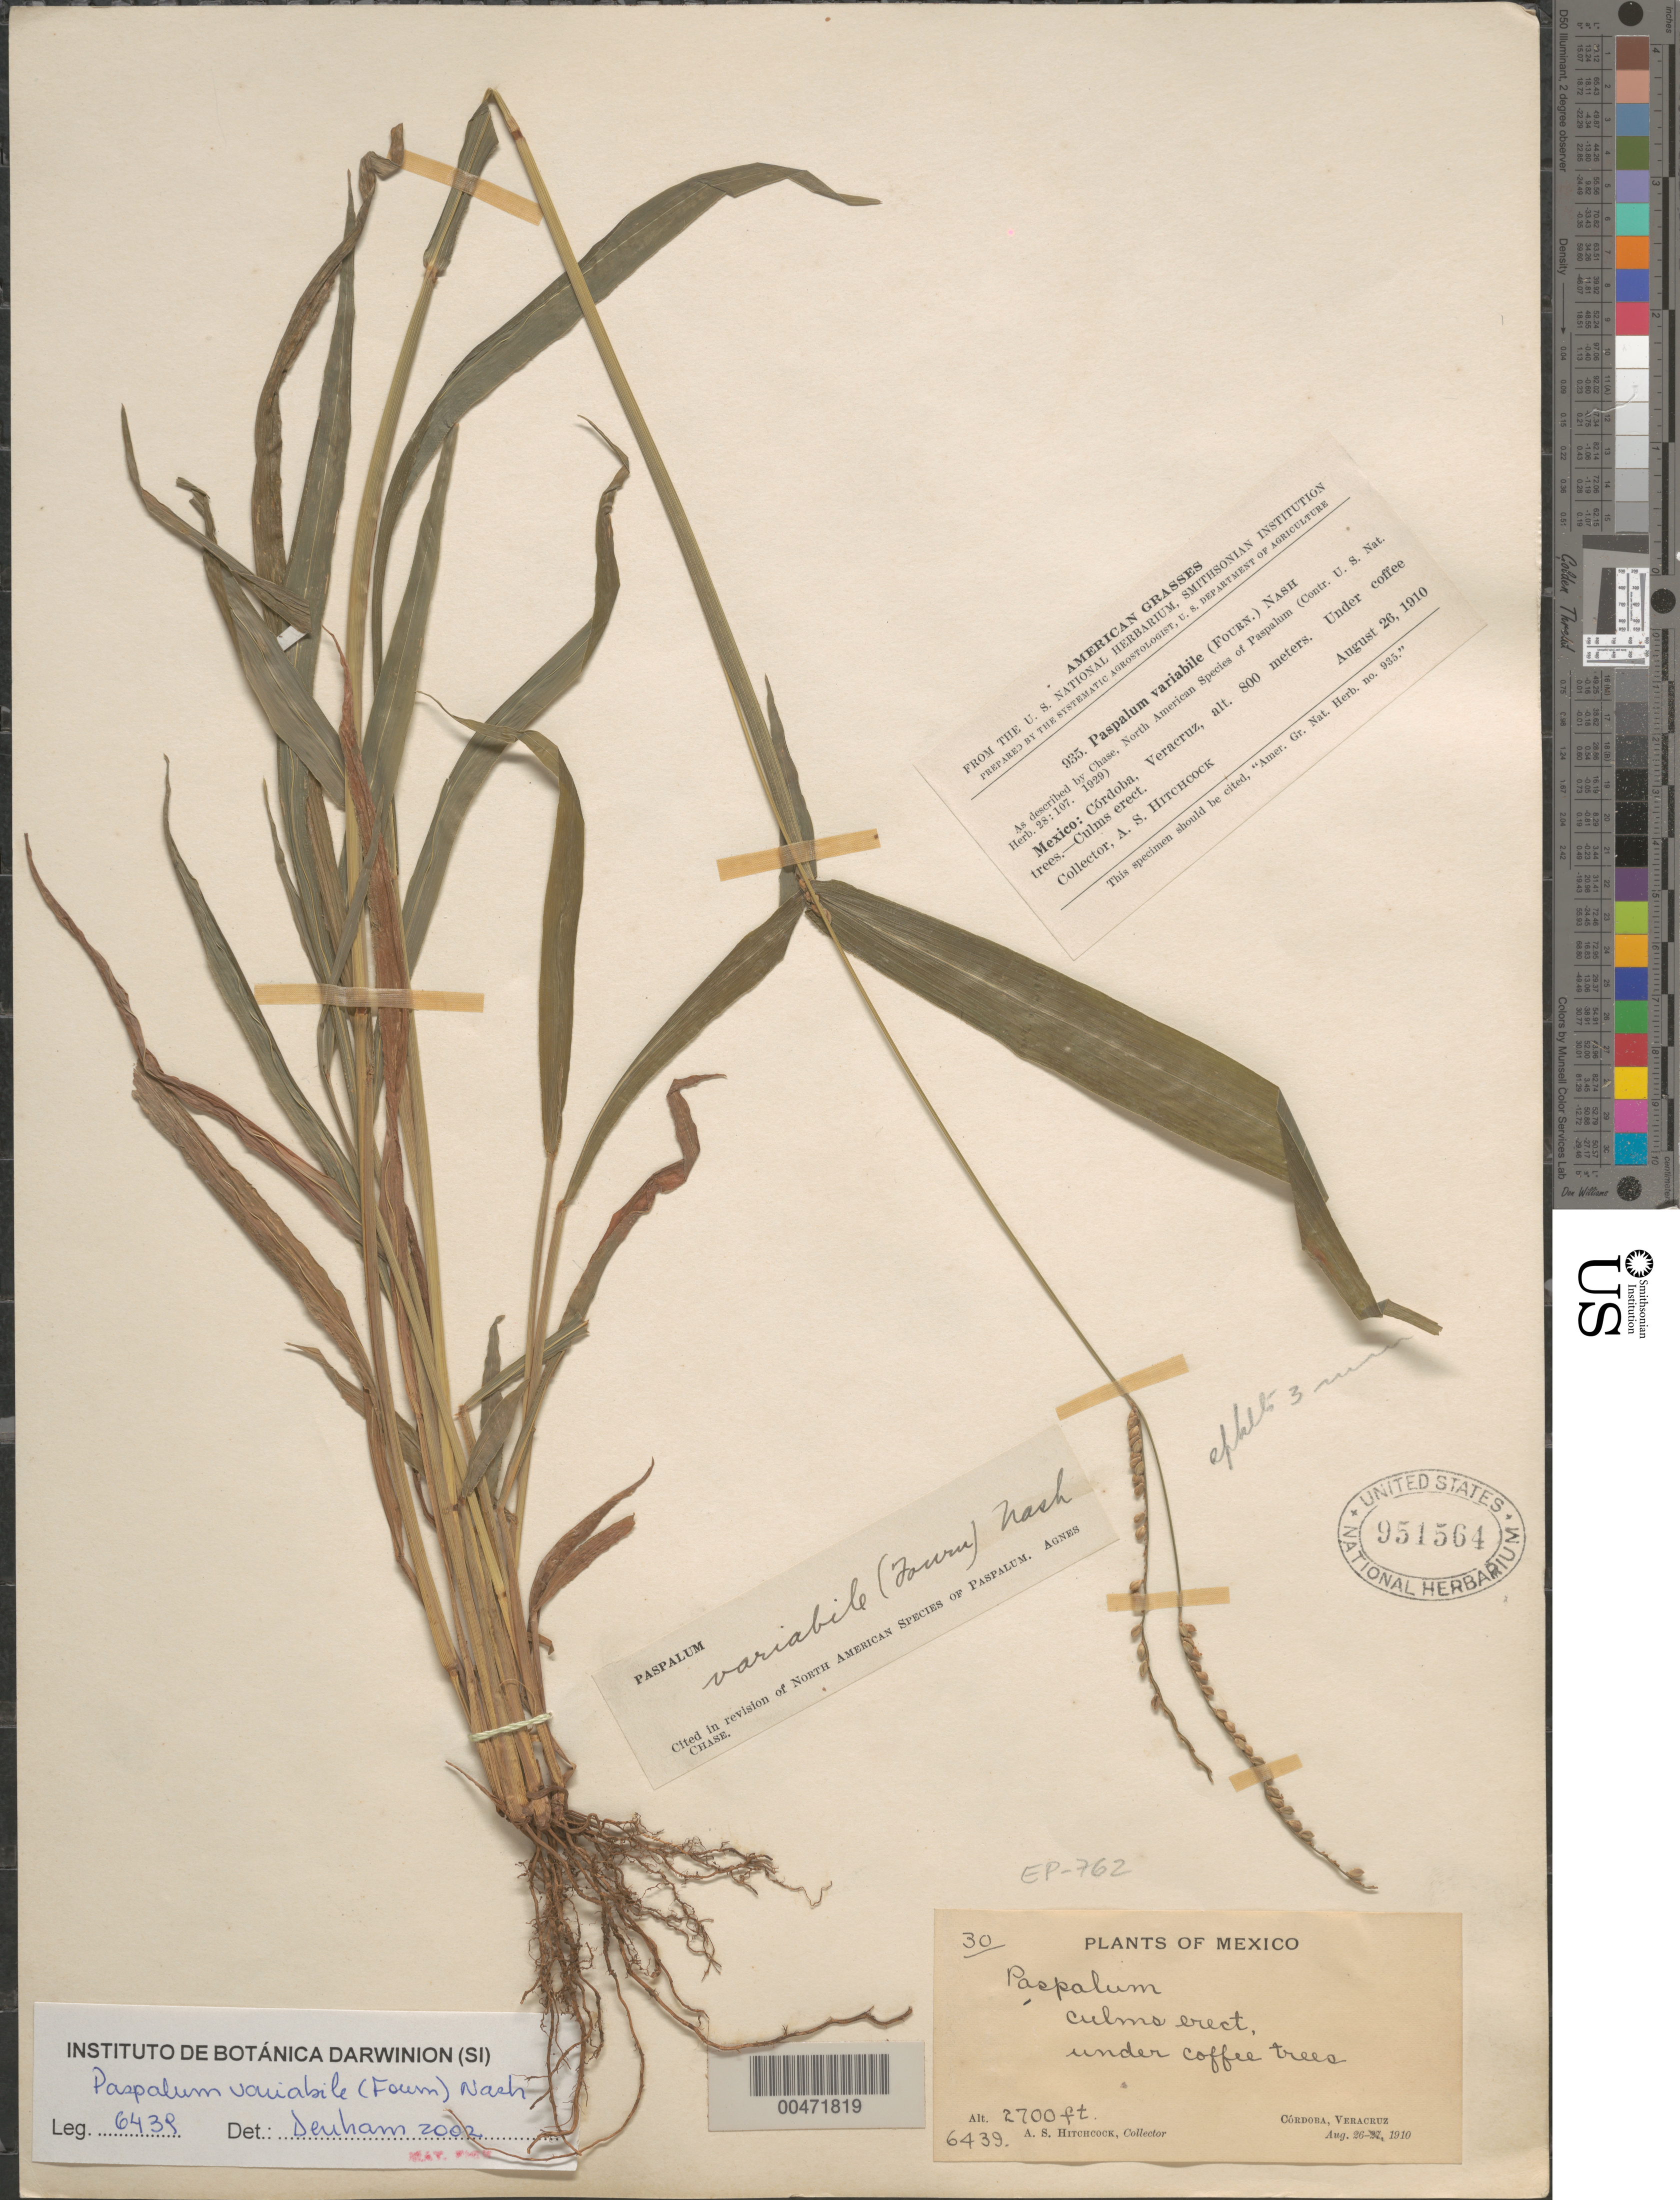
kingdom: Plantae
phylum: Tracheophyta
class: Liliopsida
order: Poales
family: Poaceae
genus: Paspalum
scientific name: Paspalum variabile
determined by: Chase, [M.] Agnes, (US)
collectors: A. S. Hitchcock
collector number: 6439/935/30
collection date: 1910-08-26/1910-08-27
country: Mexico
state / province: Veracruz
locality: Cordoba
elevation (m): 823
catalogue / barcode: US 951564